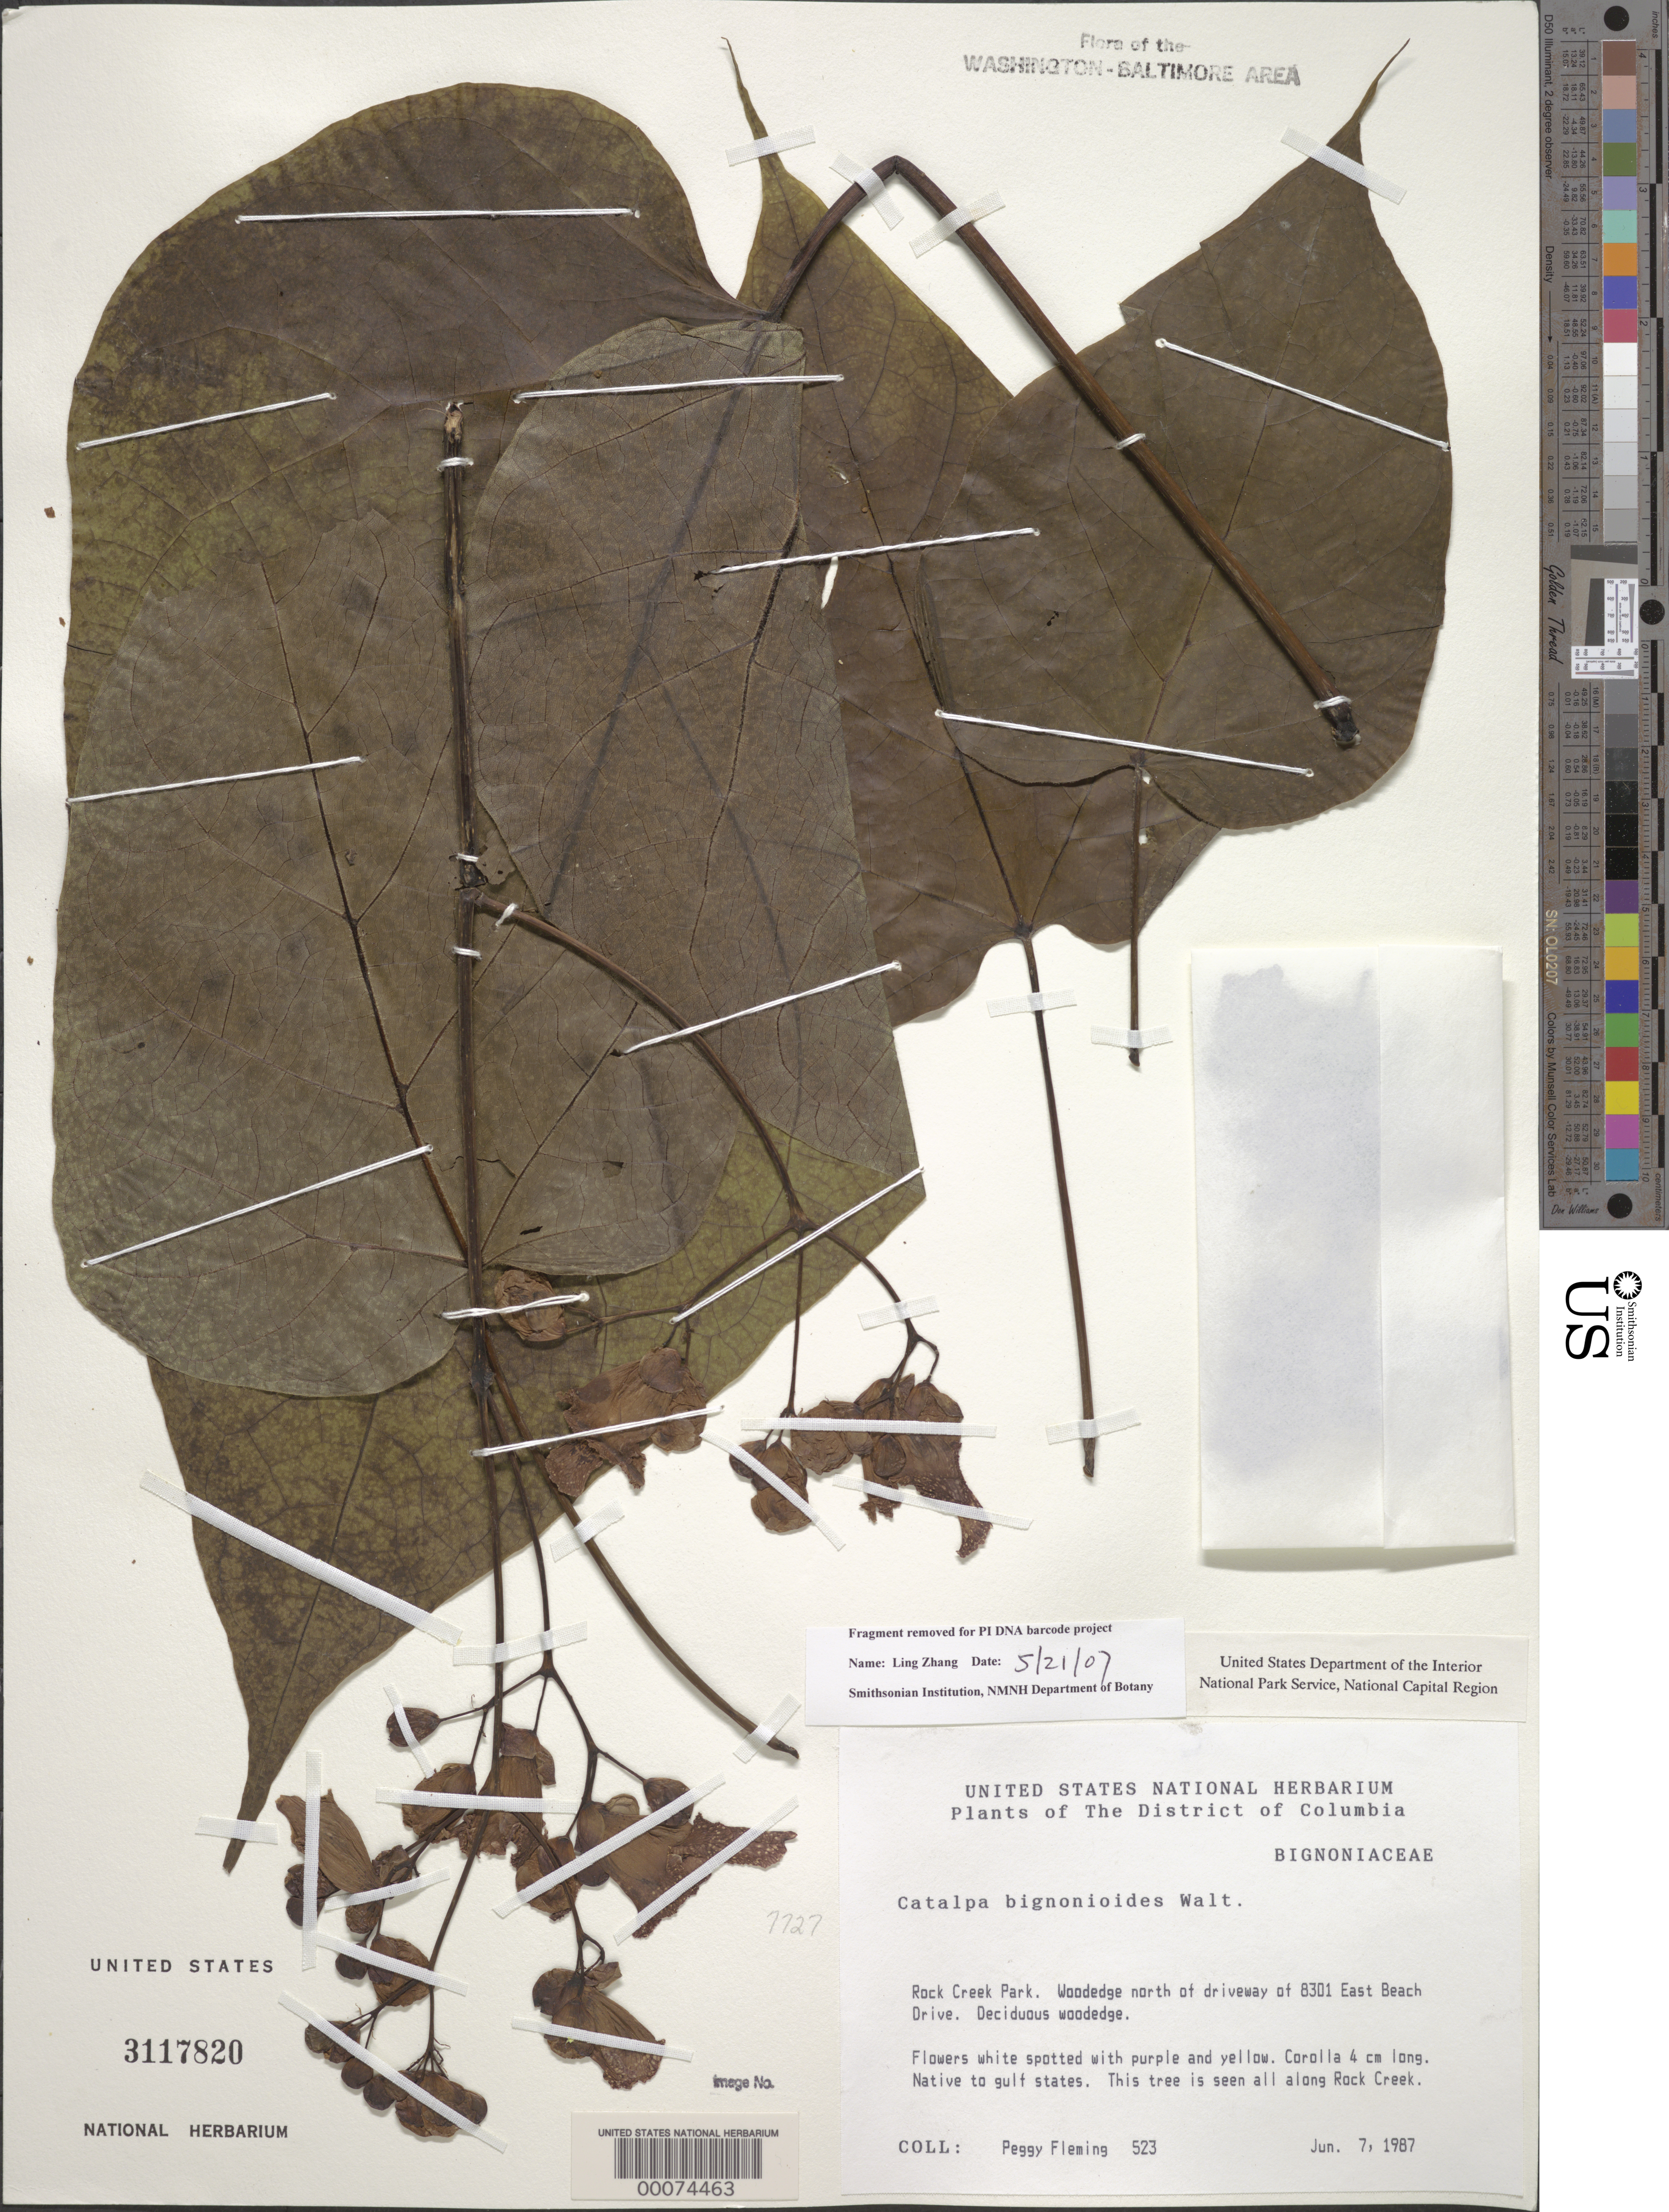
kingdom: Plantae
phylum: Tracheophyta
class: Magnoliopsida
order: Lamiales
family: Bignoniaceae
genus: Catalpa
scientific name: Catalpa bignonioides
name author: Walter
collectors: P. Fleming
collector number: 523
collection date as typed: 07 Jun 1987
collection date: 1987-06-07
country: United States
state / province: District of Columbia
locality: Rock Creek Park. Wood edge north of driveway of 8301 east Beach Drive. Rock Creek Park & vicinity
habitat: Deciduous woodedge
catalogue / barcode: US 3117820